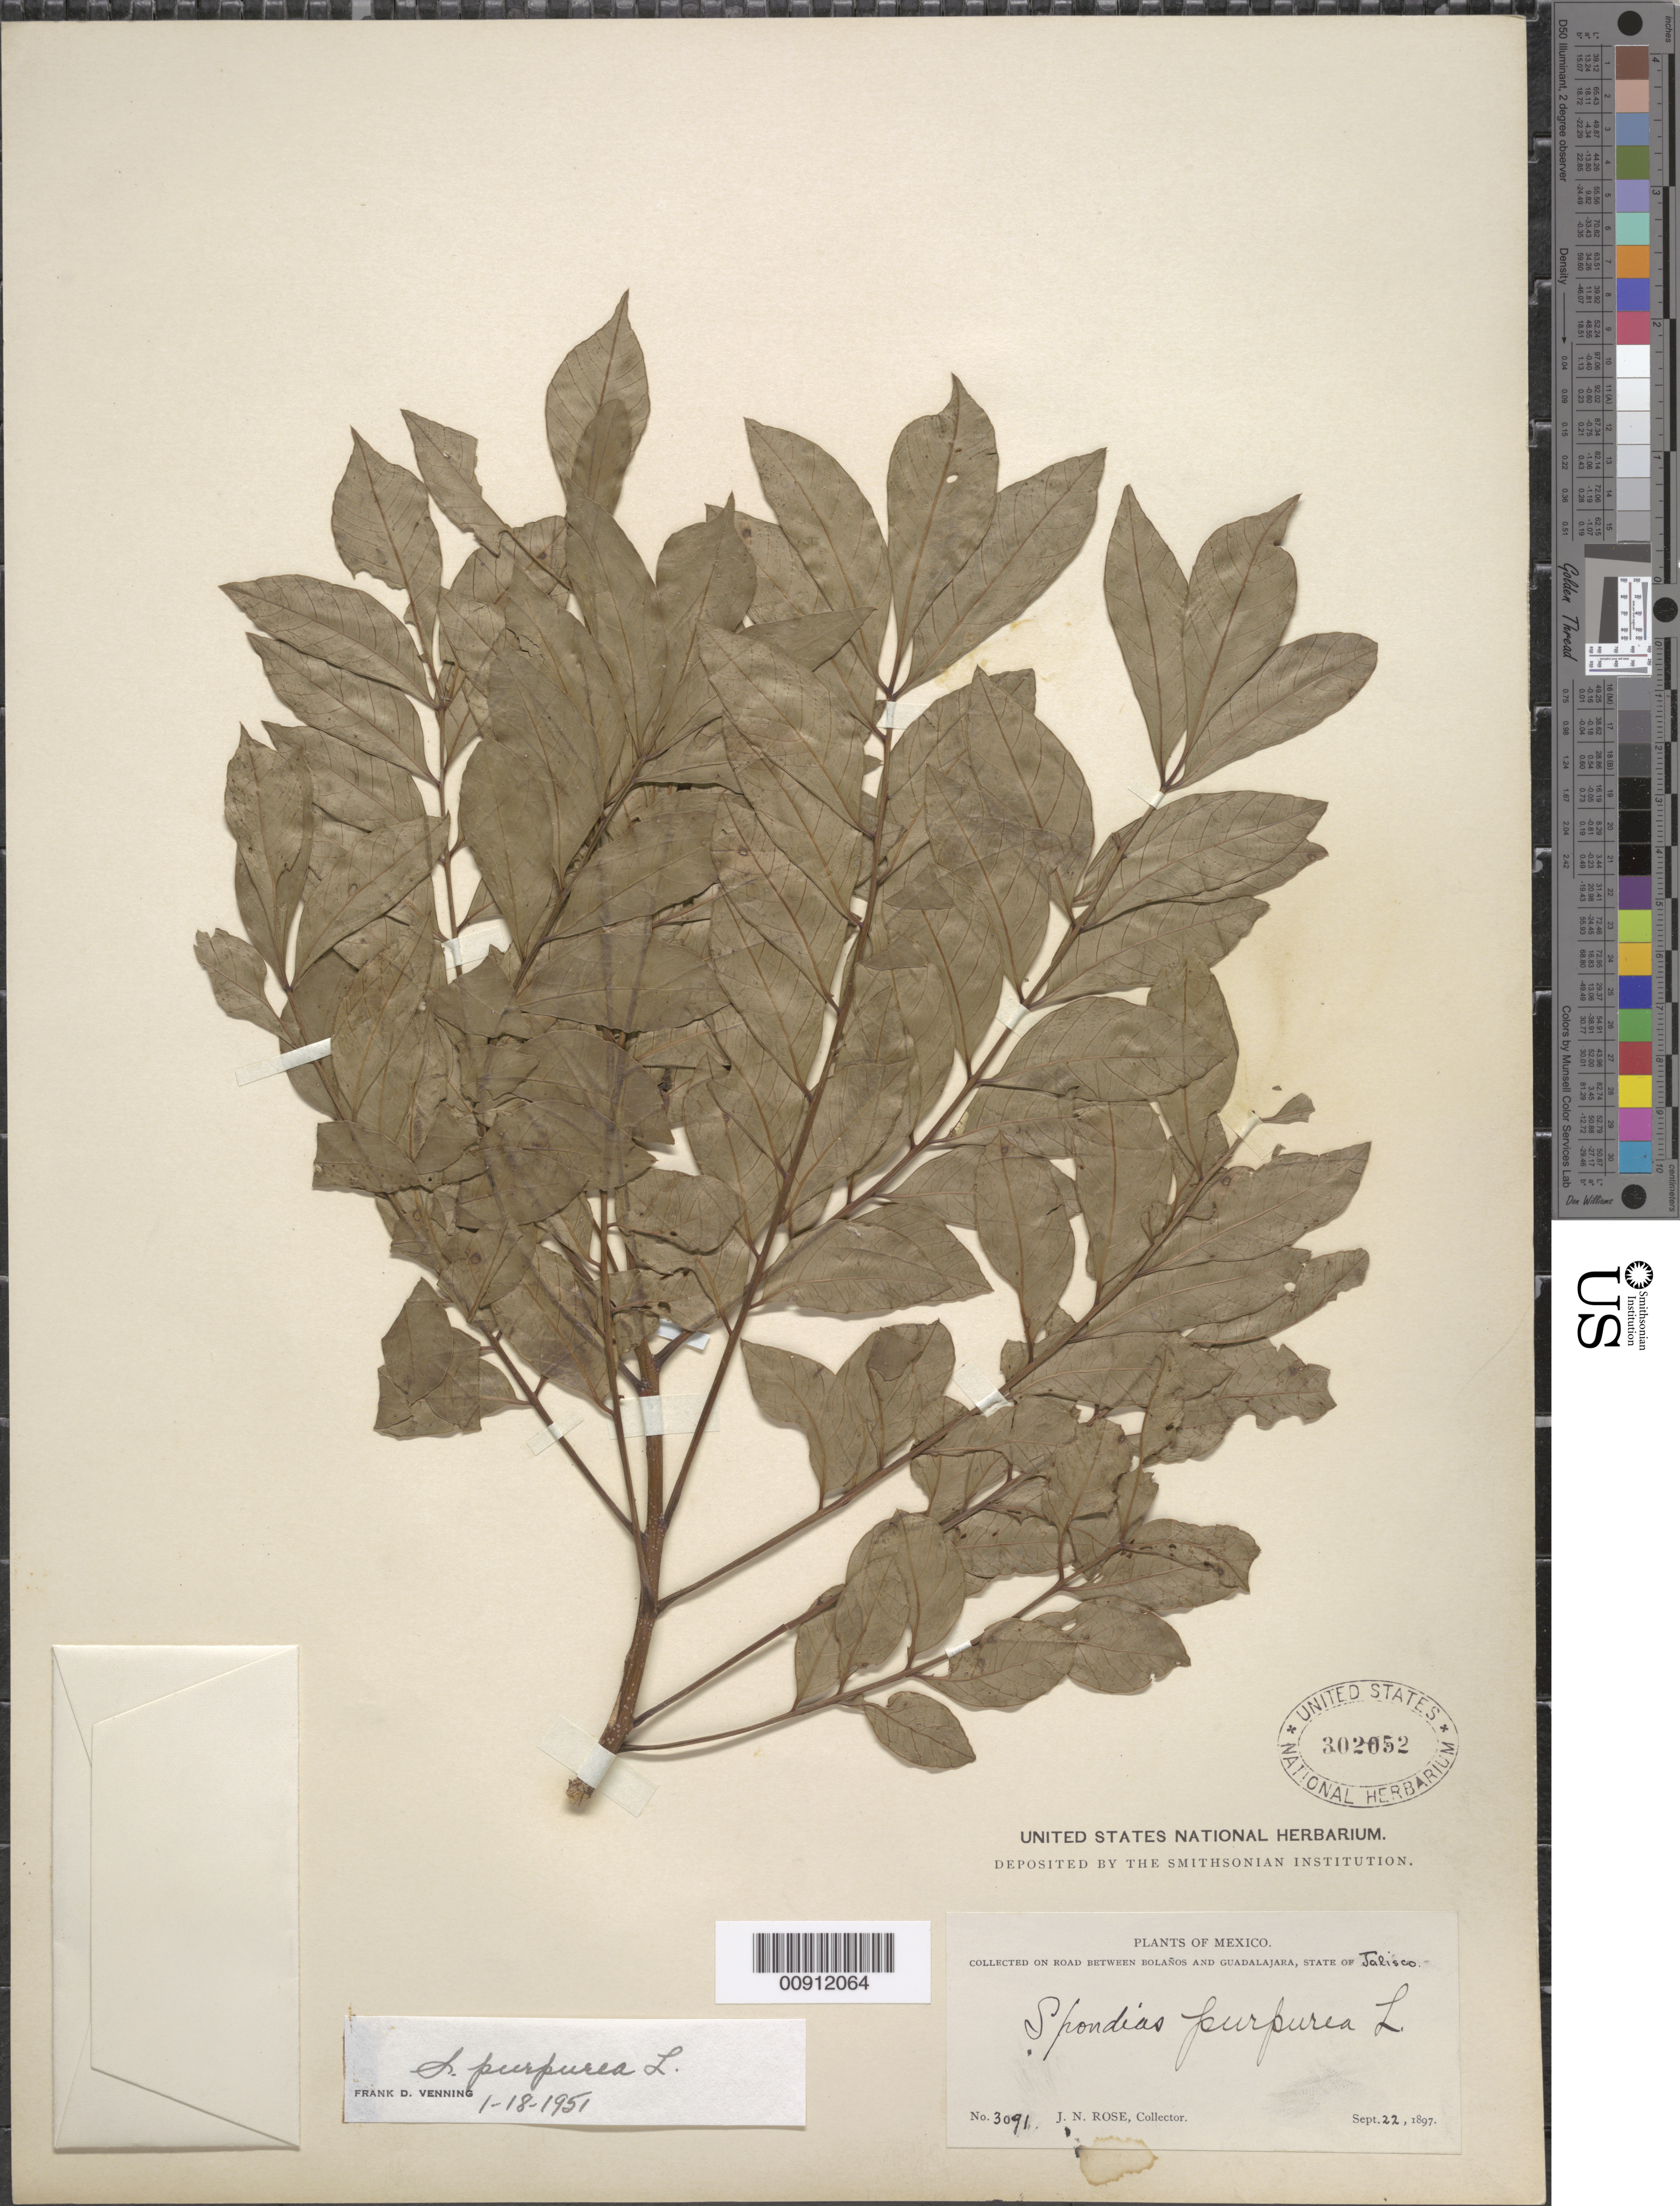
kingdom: Plantae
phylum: Tracheophyta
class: Magnoliopsida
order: Sapindales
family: Anacardiaceae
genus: Spondias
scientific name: Spondias purpurea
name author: L.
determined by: Mitchell, John D.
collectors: J. N. Rose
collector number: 3091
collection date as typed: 22 Sep 1897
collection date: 1897-09-22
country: Mexico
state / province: Jalisco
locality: On road between Bolaños and Guadalajara, State of Jalisco.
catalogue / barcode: US 302052